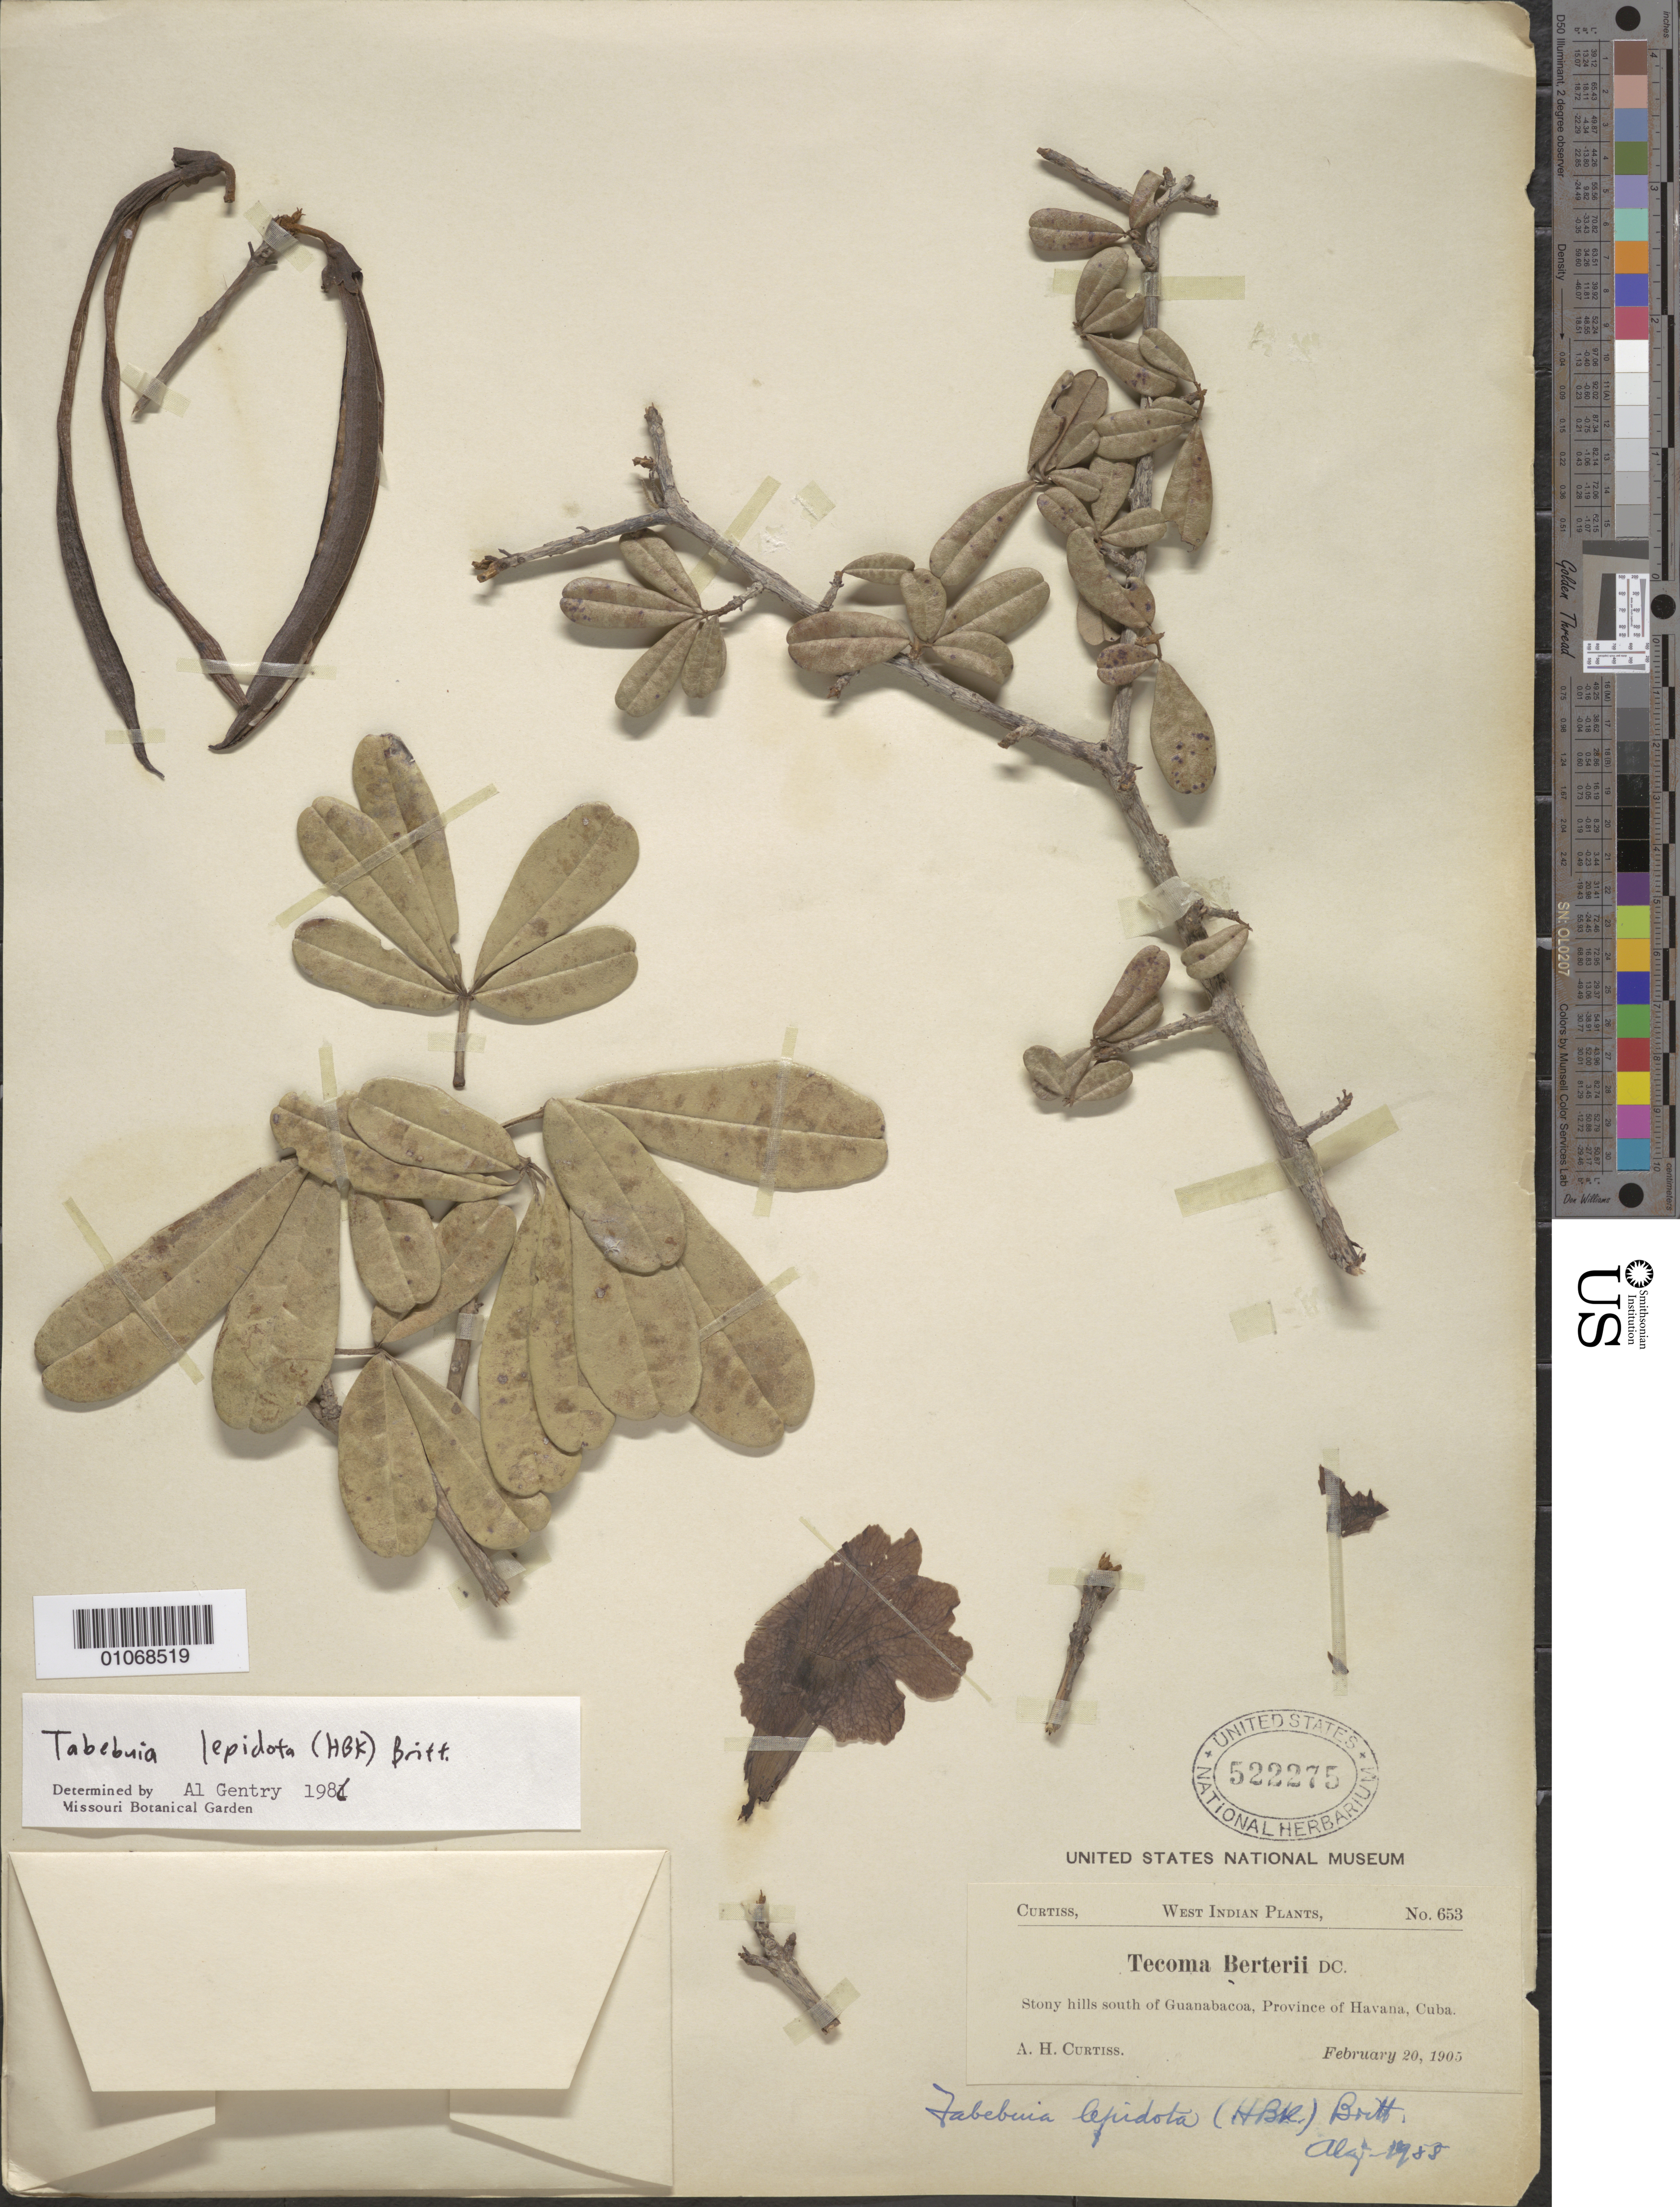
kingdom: Plantae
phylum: Tracheophyta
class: Magnoliopsida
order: Lamiales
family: Bignoniaceae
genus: Tabebuia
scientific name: Tabebuia lepidota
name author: (Kunth) Britton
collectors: A. H. Curtiss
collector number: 653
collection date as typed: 20 Feb 1905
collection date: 1905-02-20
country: Cuba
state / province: La Habana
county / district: Municipio Guanabacoa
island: Cuba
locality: Stony hills south of Guanabacoa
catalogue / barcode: US 522275